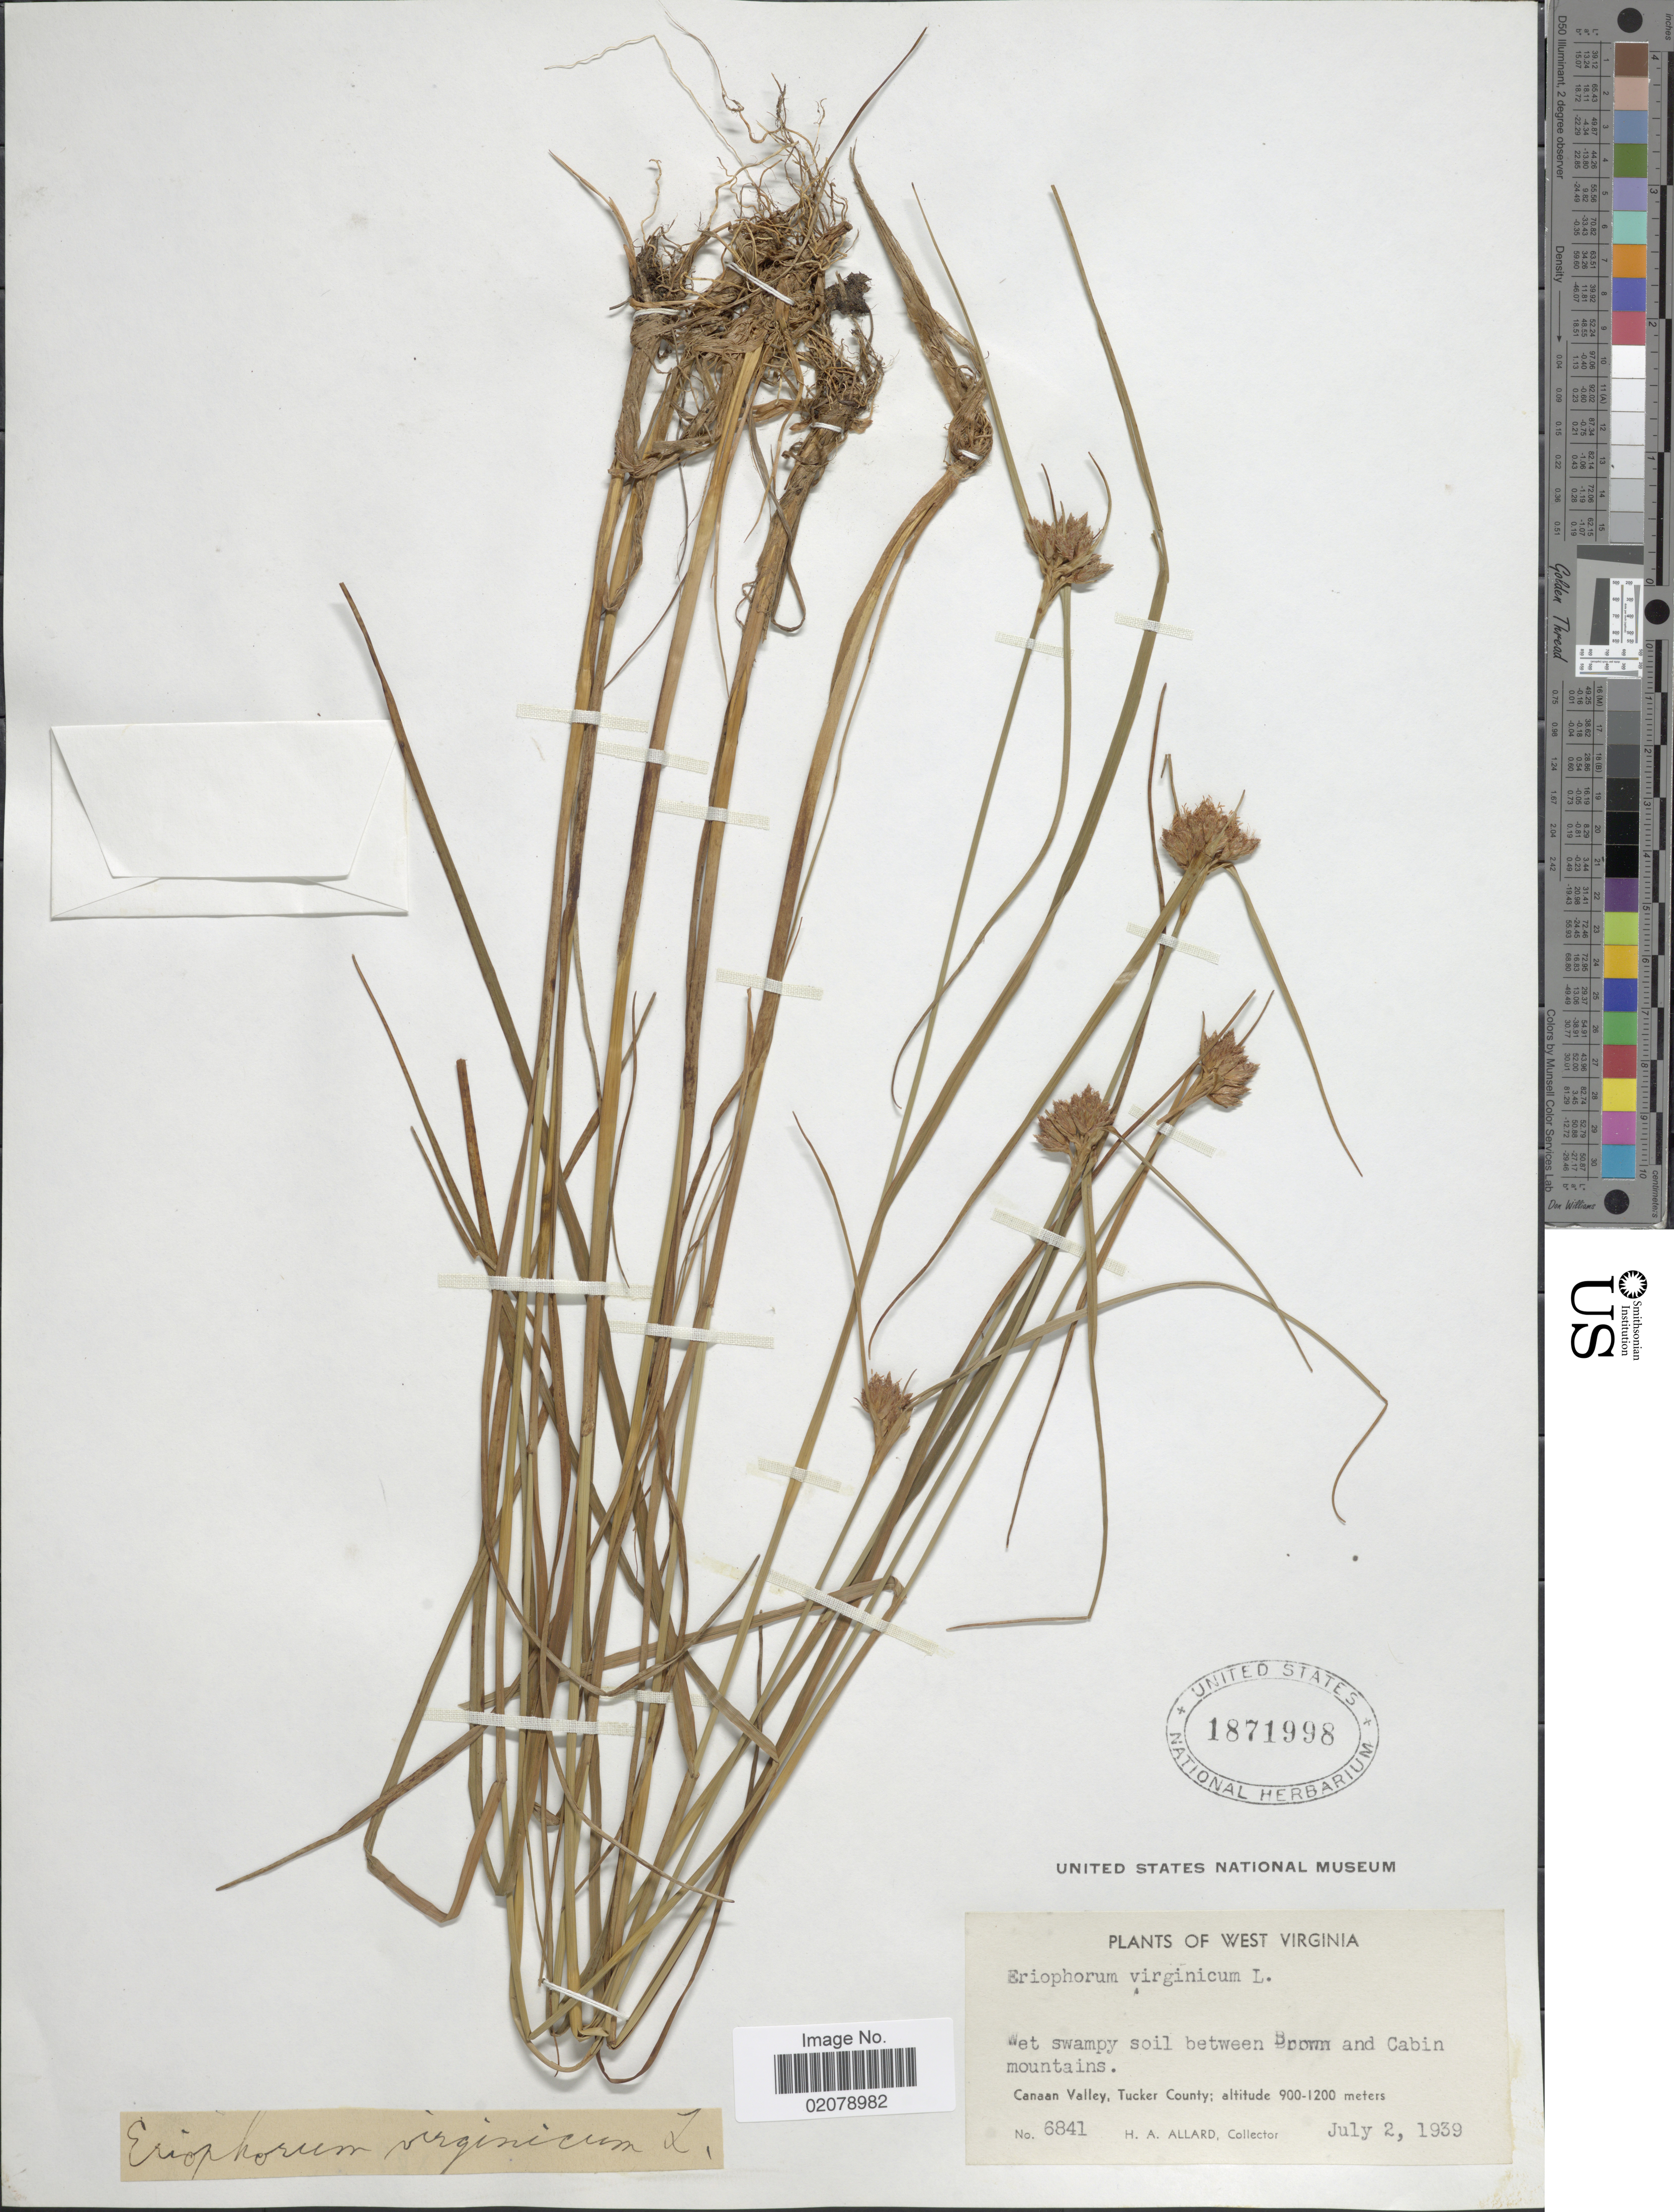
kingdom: Plantae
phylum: Tracheophyta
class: Liliopsida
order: Poales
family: Cyperaceae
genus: Eriophorum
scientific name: Eriophorum virginicum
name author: L.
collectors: H. A. Allard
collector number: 6841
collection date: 1939-07-02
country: United States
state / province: West Virginia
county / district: Tucker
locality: Wet swampy soil between Brown and Cabin mountains, Canaan valley, Tucker County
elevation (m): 900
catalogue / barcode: US 1871998